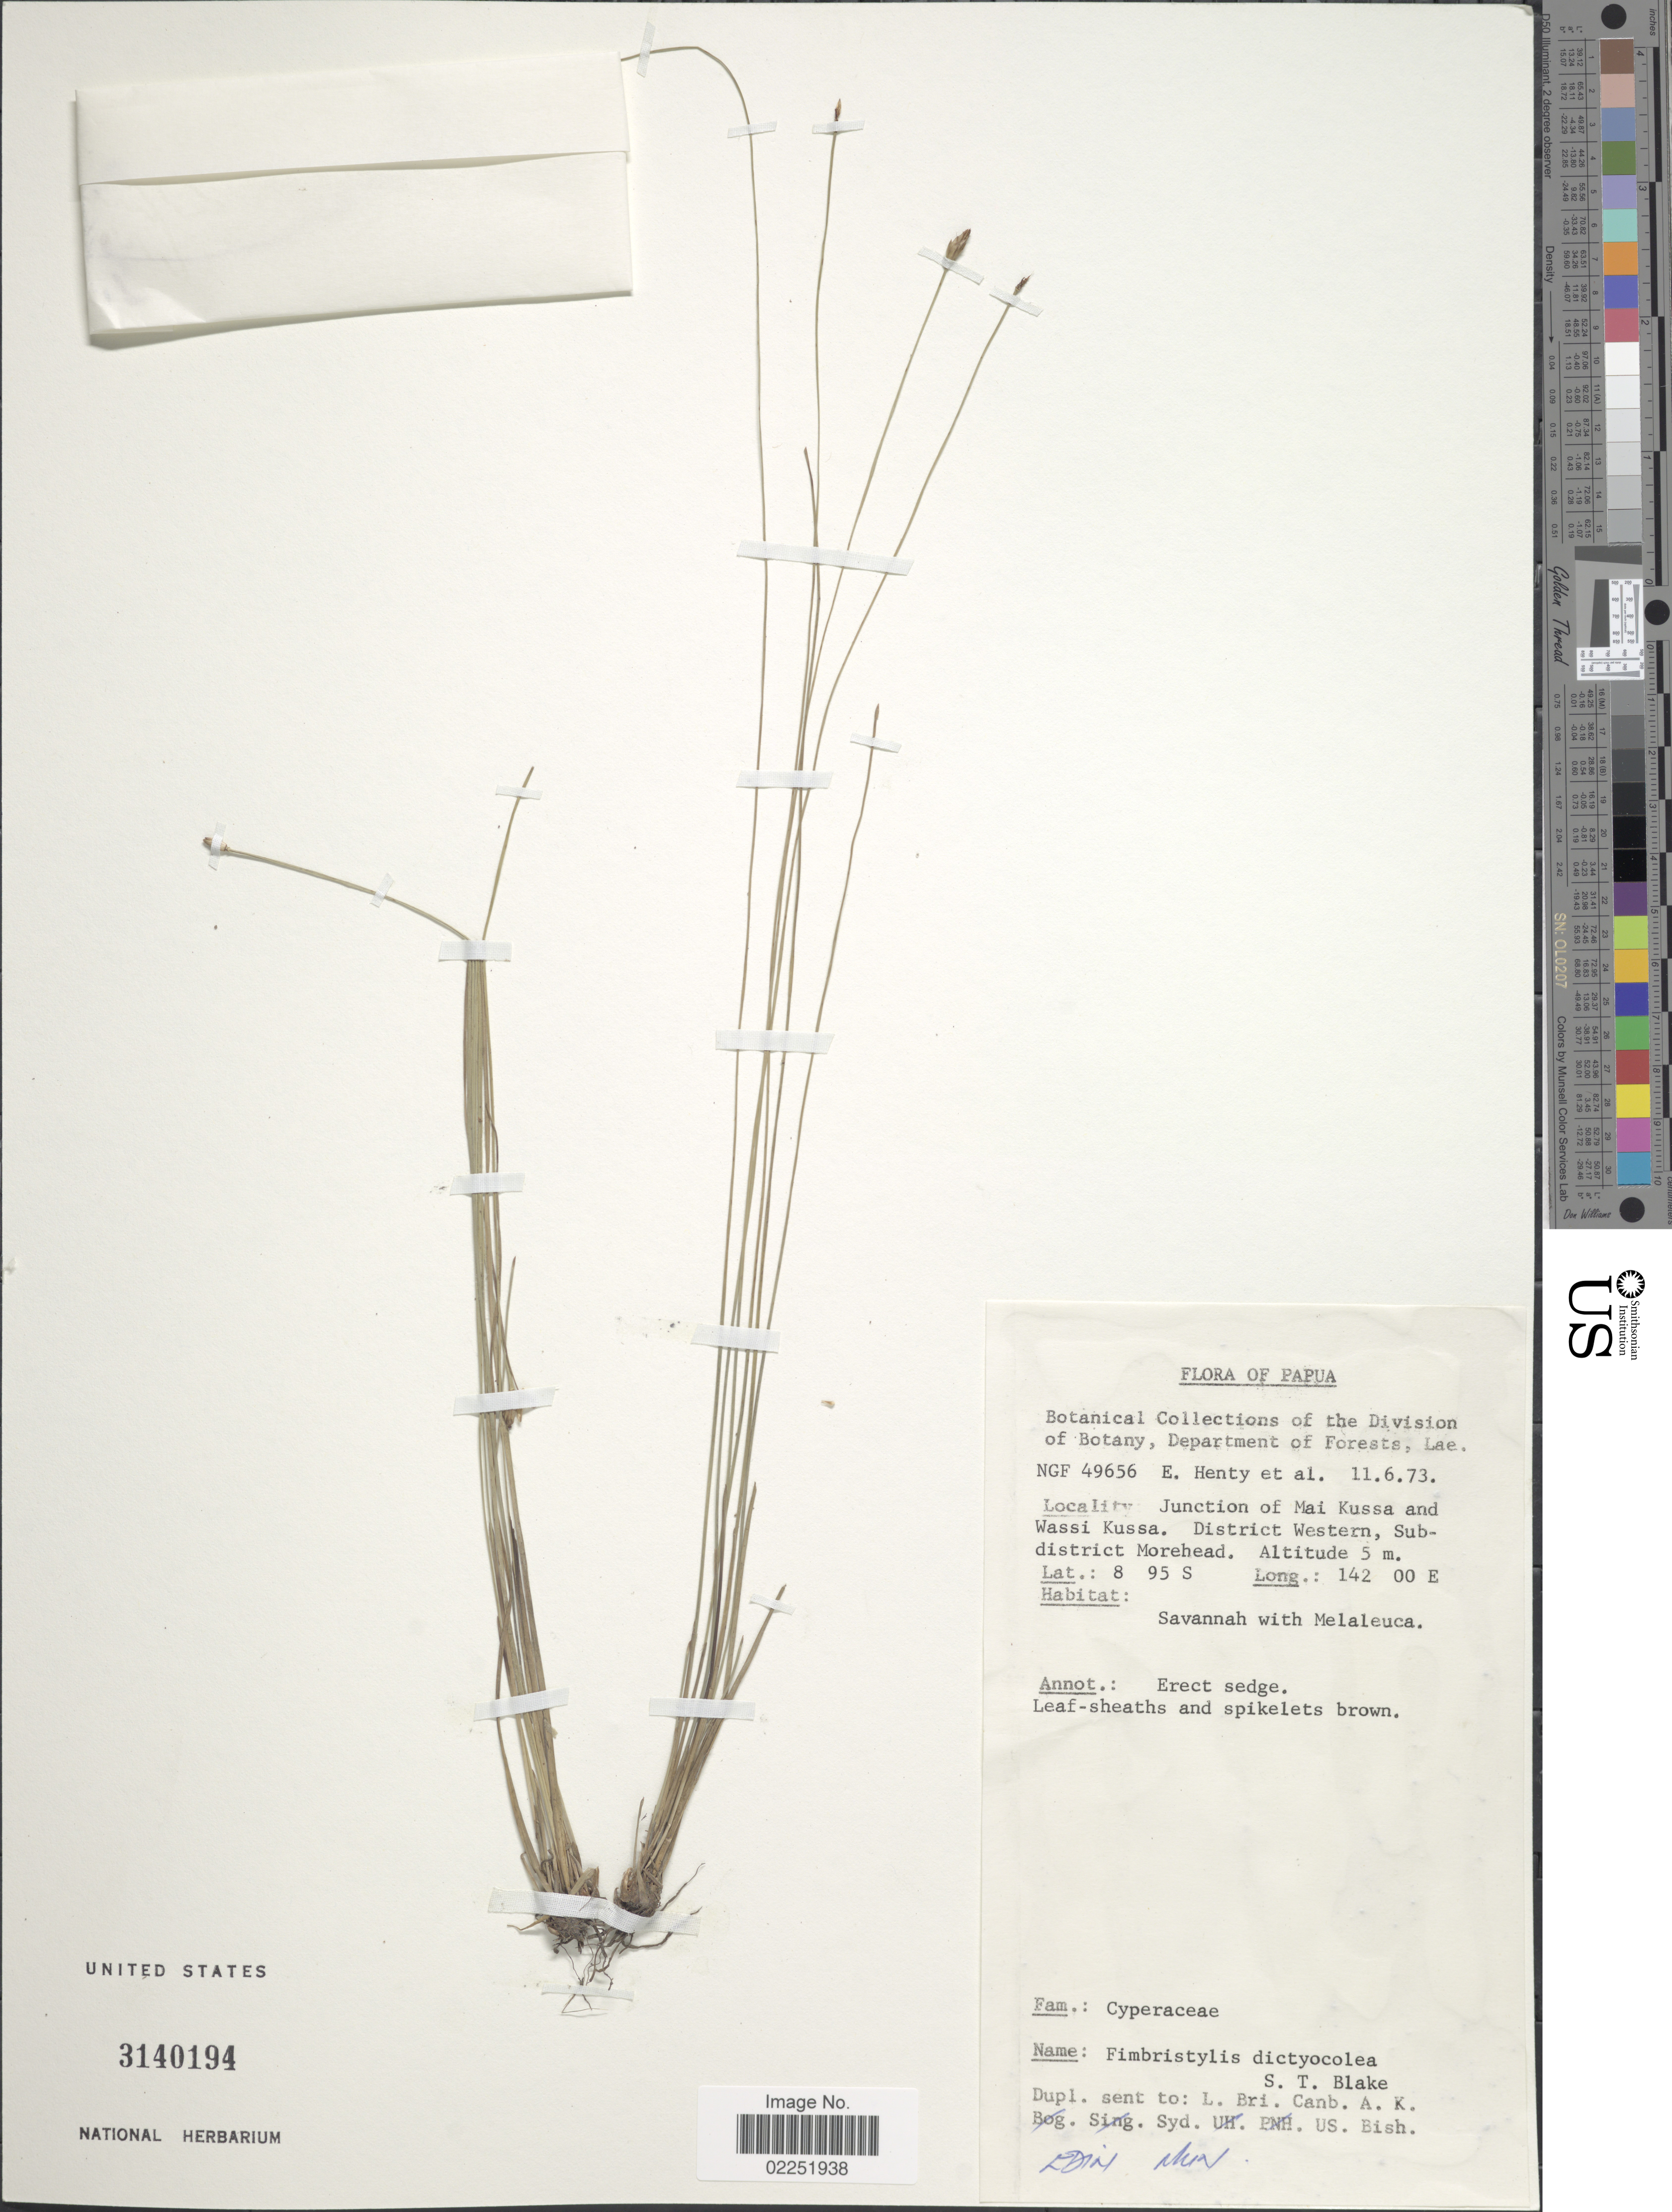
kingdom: Plantae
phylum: Tracheophyta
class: Liliopsida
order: Poales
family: Cyperaceae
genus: Fimbristylis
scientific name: Fimbristylis dictyocolea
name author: S.T. Blake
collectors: E. Henty & et al.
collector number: NGF 49656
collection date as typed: Transcribed d/m/y: 11/6/73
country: Papua New Guinea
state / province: Manus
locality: Junction of Mai Kussa and Wassi Kussa. District Western, Subdistrict Morehead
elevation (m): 5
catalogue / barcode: US 3140194